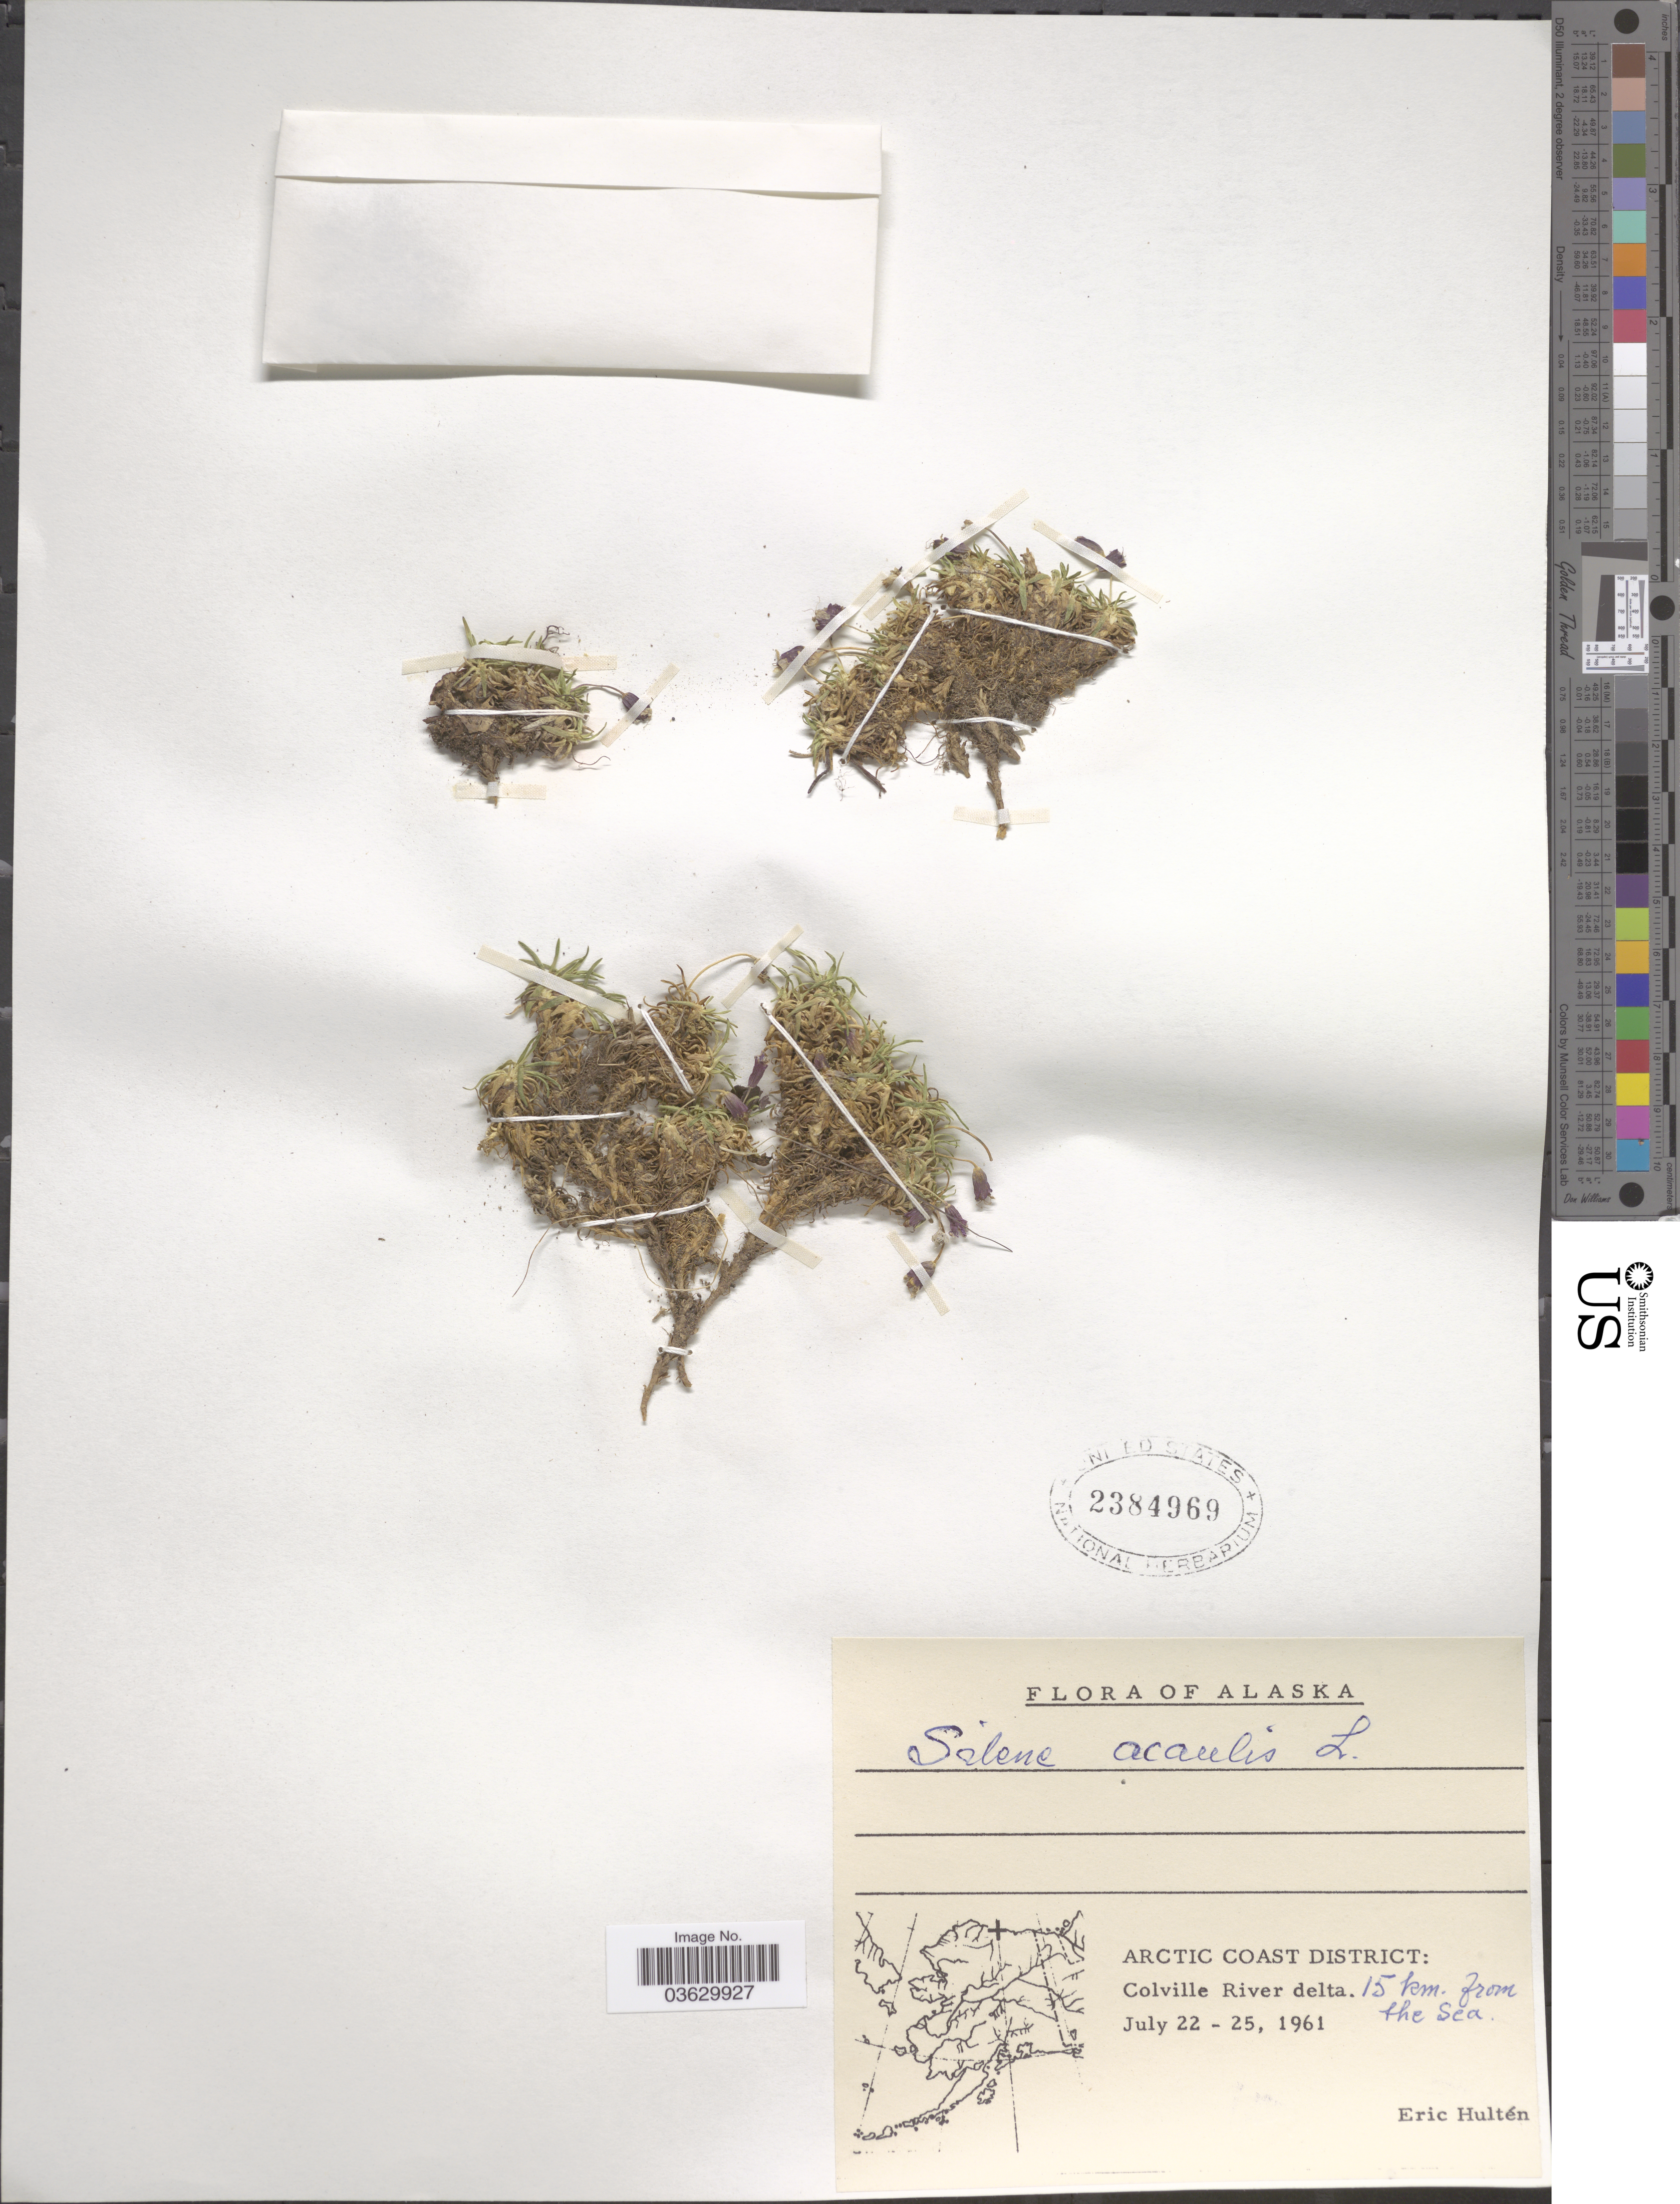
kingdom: Plantae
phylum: Tracheophyta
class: Magnoliopsida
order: Caryophyllales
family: Caryophyllaceae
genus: Silene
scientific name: Silene acaulis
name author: (L.) Jacq.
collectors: E. G. Hultén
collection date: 1961-07-22/1961-07-25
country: United States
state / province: Alaska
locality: Arctic Coast District: Colville River delta. 15 km. from the sea.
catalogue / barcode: US 2384969